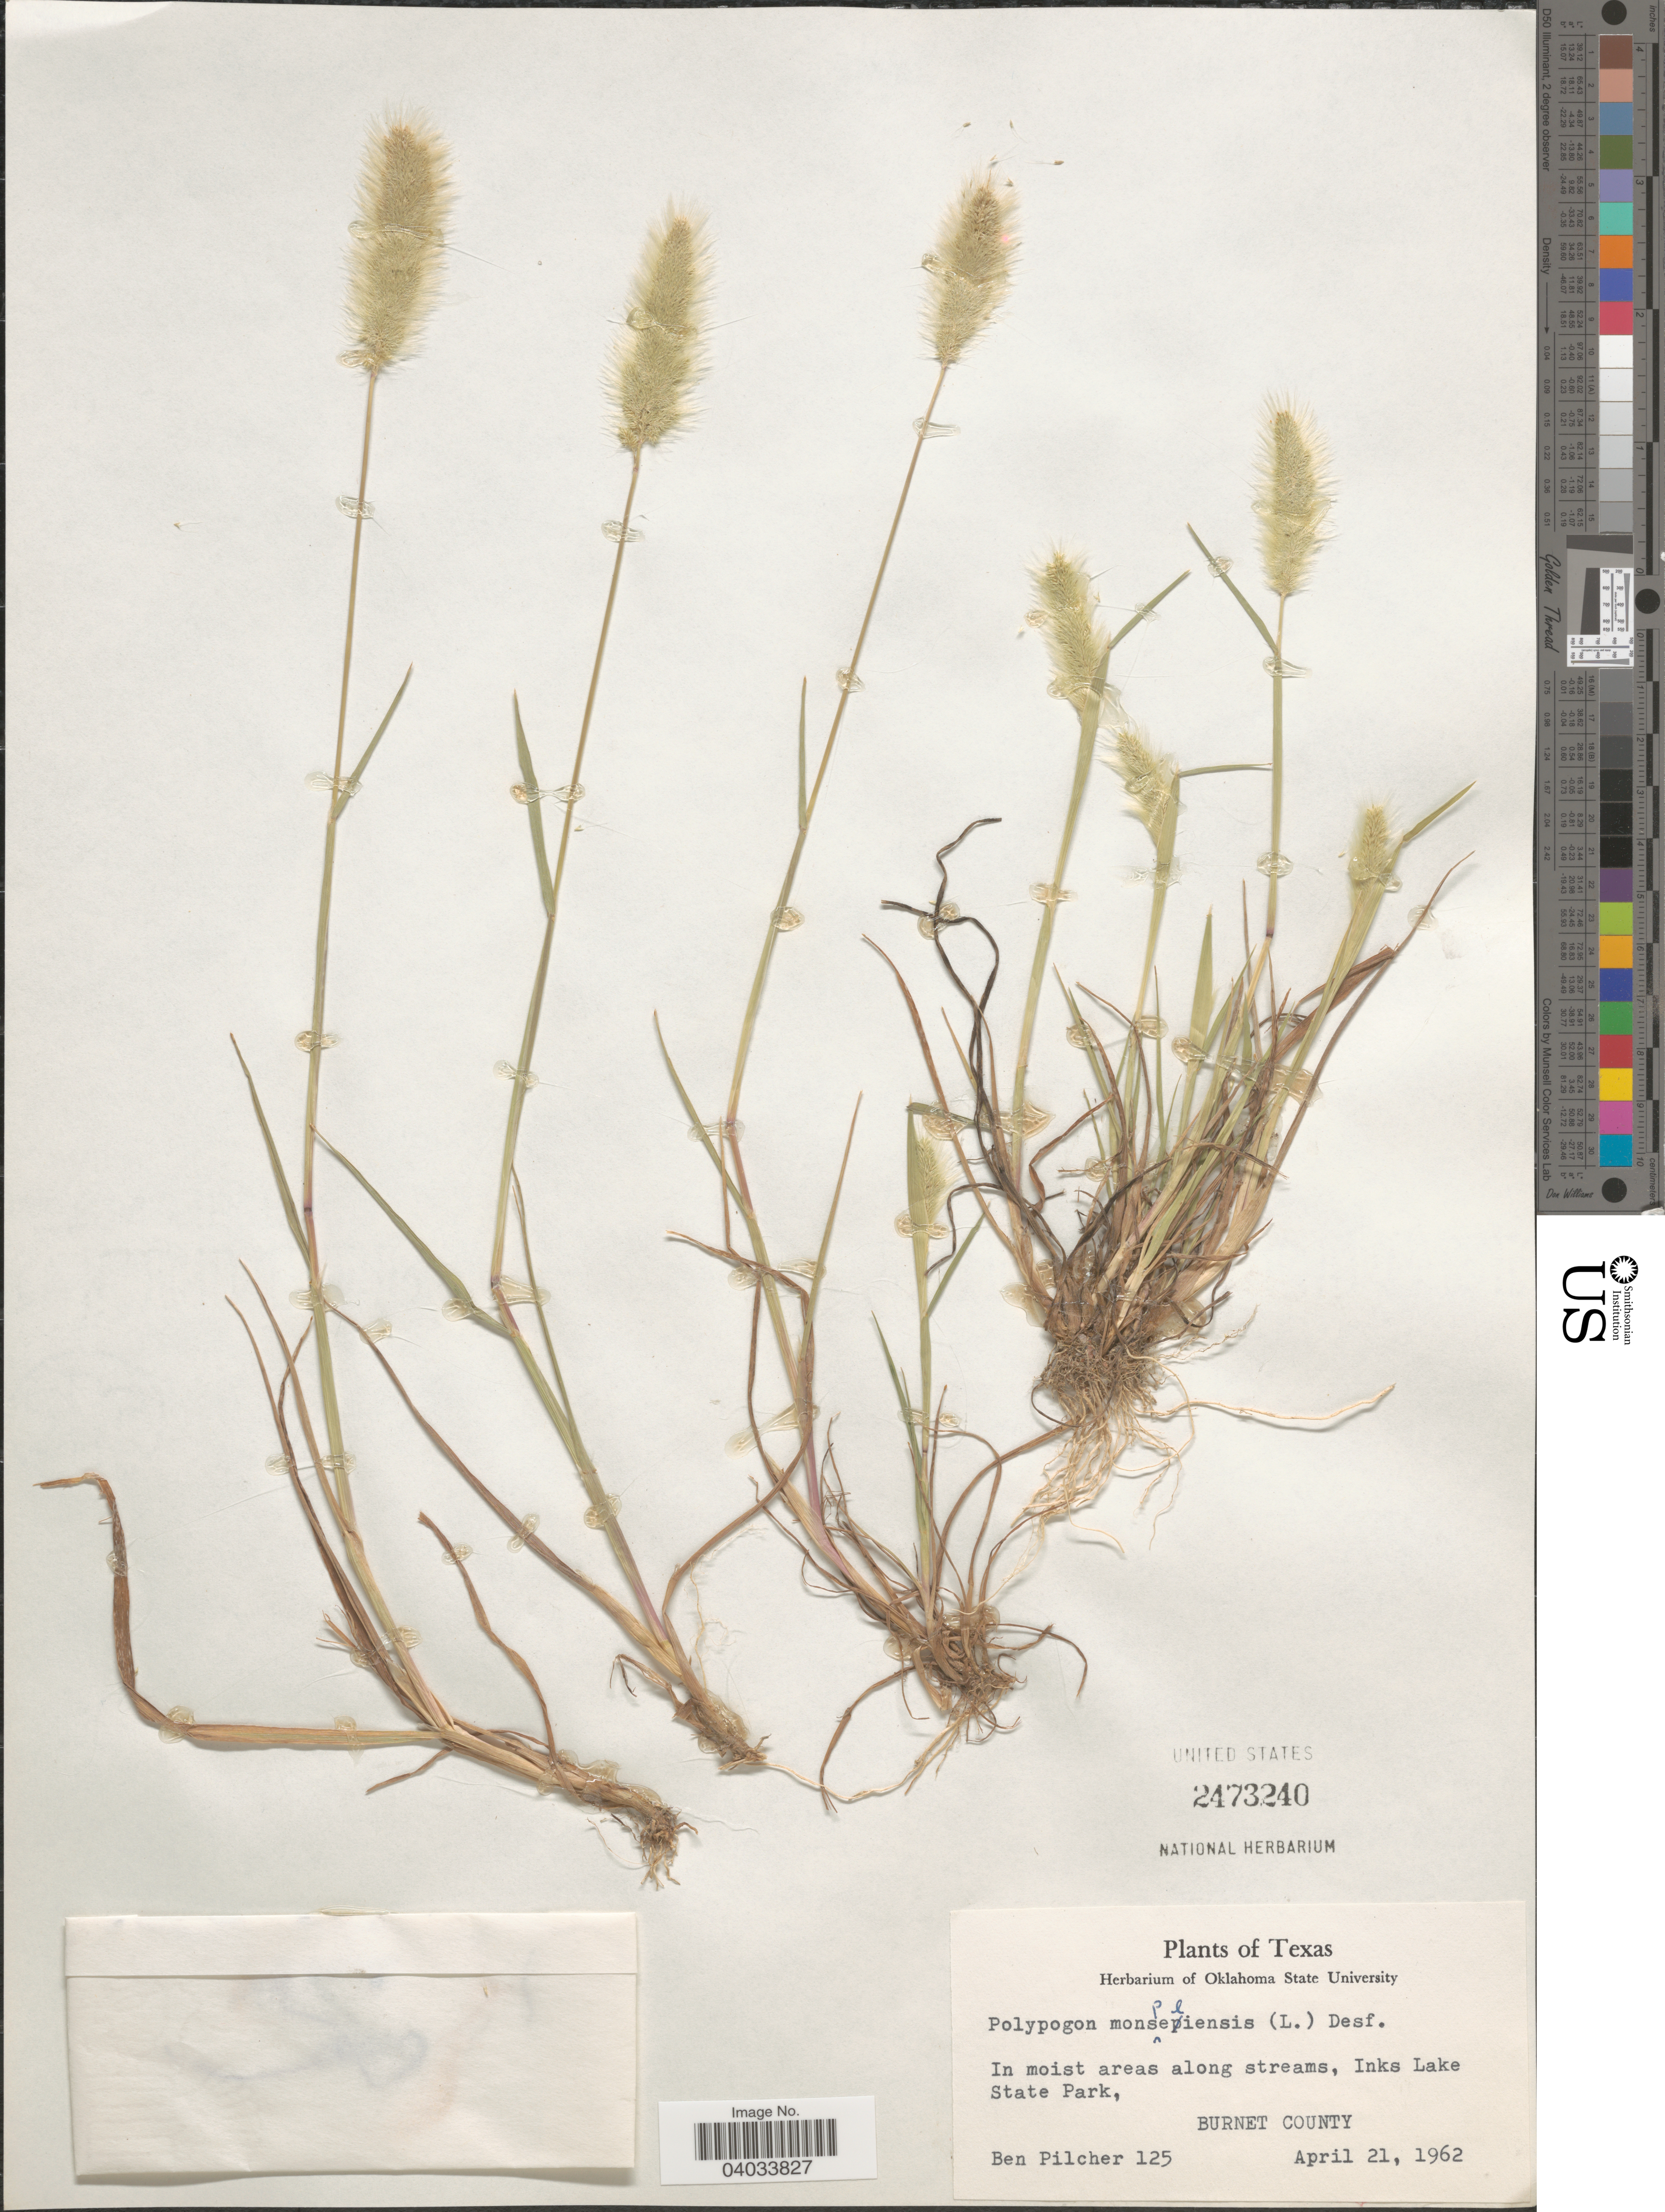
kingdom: Plantae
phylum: Tracheophyta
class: Liliopsida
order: Poales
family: Poaceae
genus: Polypogon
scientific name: Polypogon monspeliensis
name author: (L.) Desf.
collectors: B. Pilcher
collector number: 125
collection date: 1962-04-21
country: United States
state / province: Texas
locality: In moist areas along streams, Inks Lake State Park, Burnet County.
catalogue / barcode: US 2473240